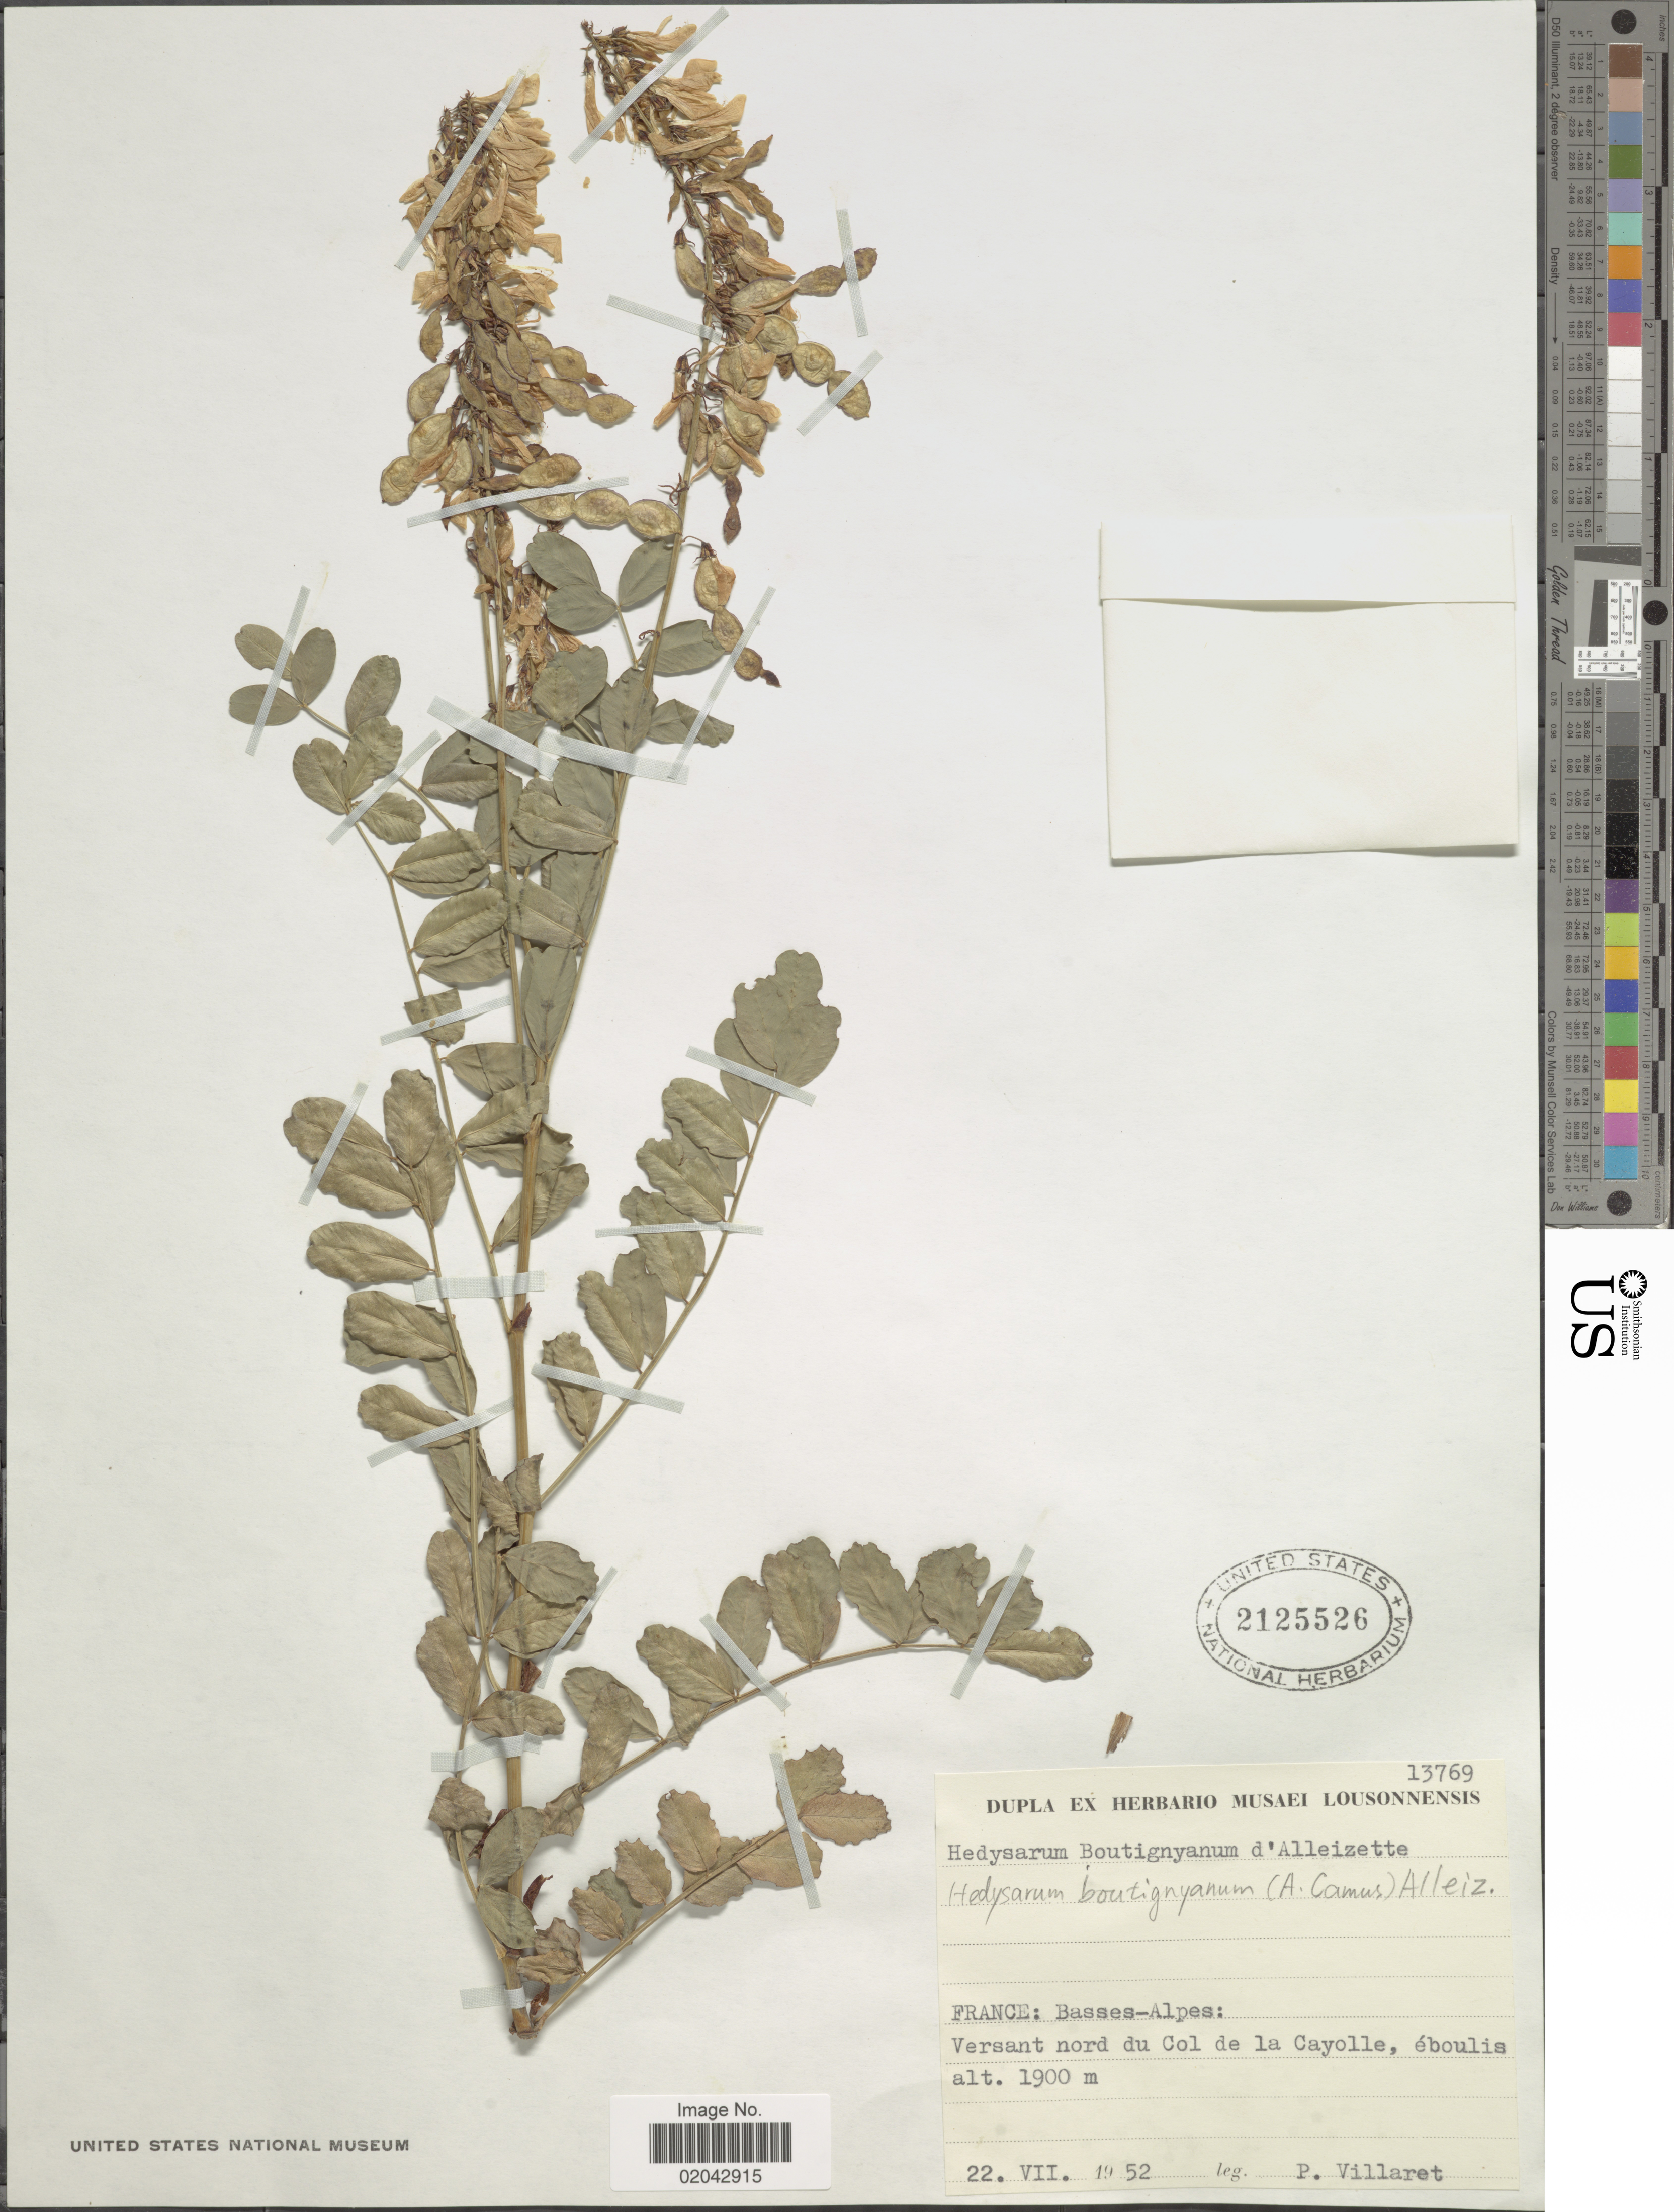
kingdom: Plantae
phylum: Tracheophyta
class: Magnoliopsida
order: Fabales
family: Fabaceae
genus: Hedysarum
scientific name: Hedysarum boutignyanum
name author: (A. Camus) Alleiz.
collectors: P. Villaret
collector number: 13769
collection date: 1952-07-22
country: France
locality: Basses-Alpes: Versant nord du Col de la Cayolle, eboulis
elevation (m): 1900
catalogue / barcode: US 2125526